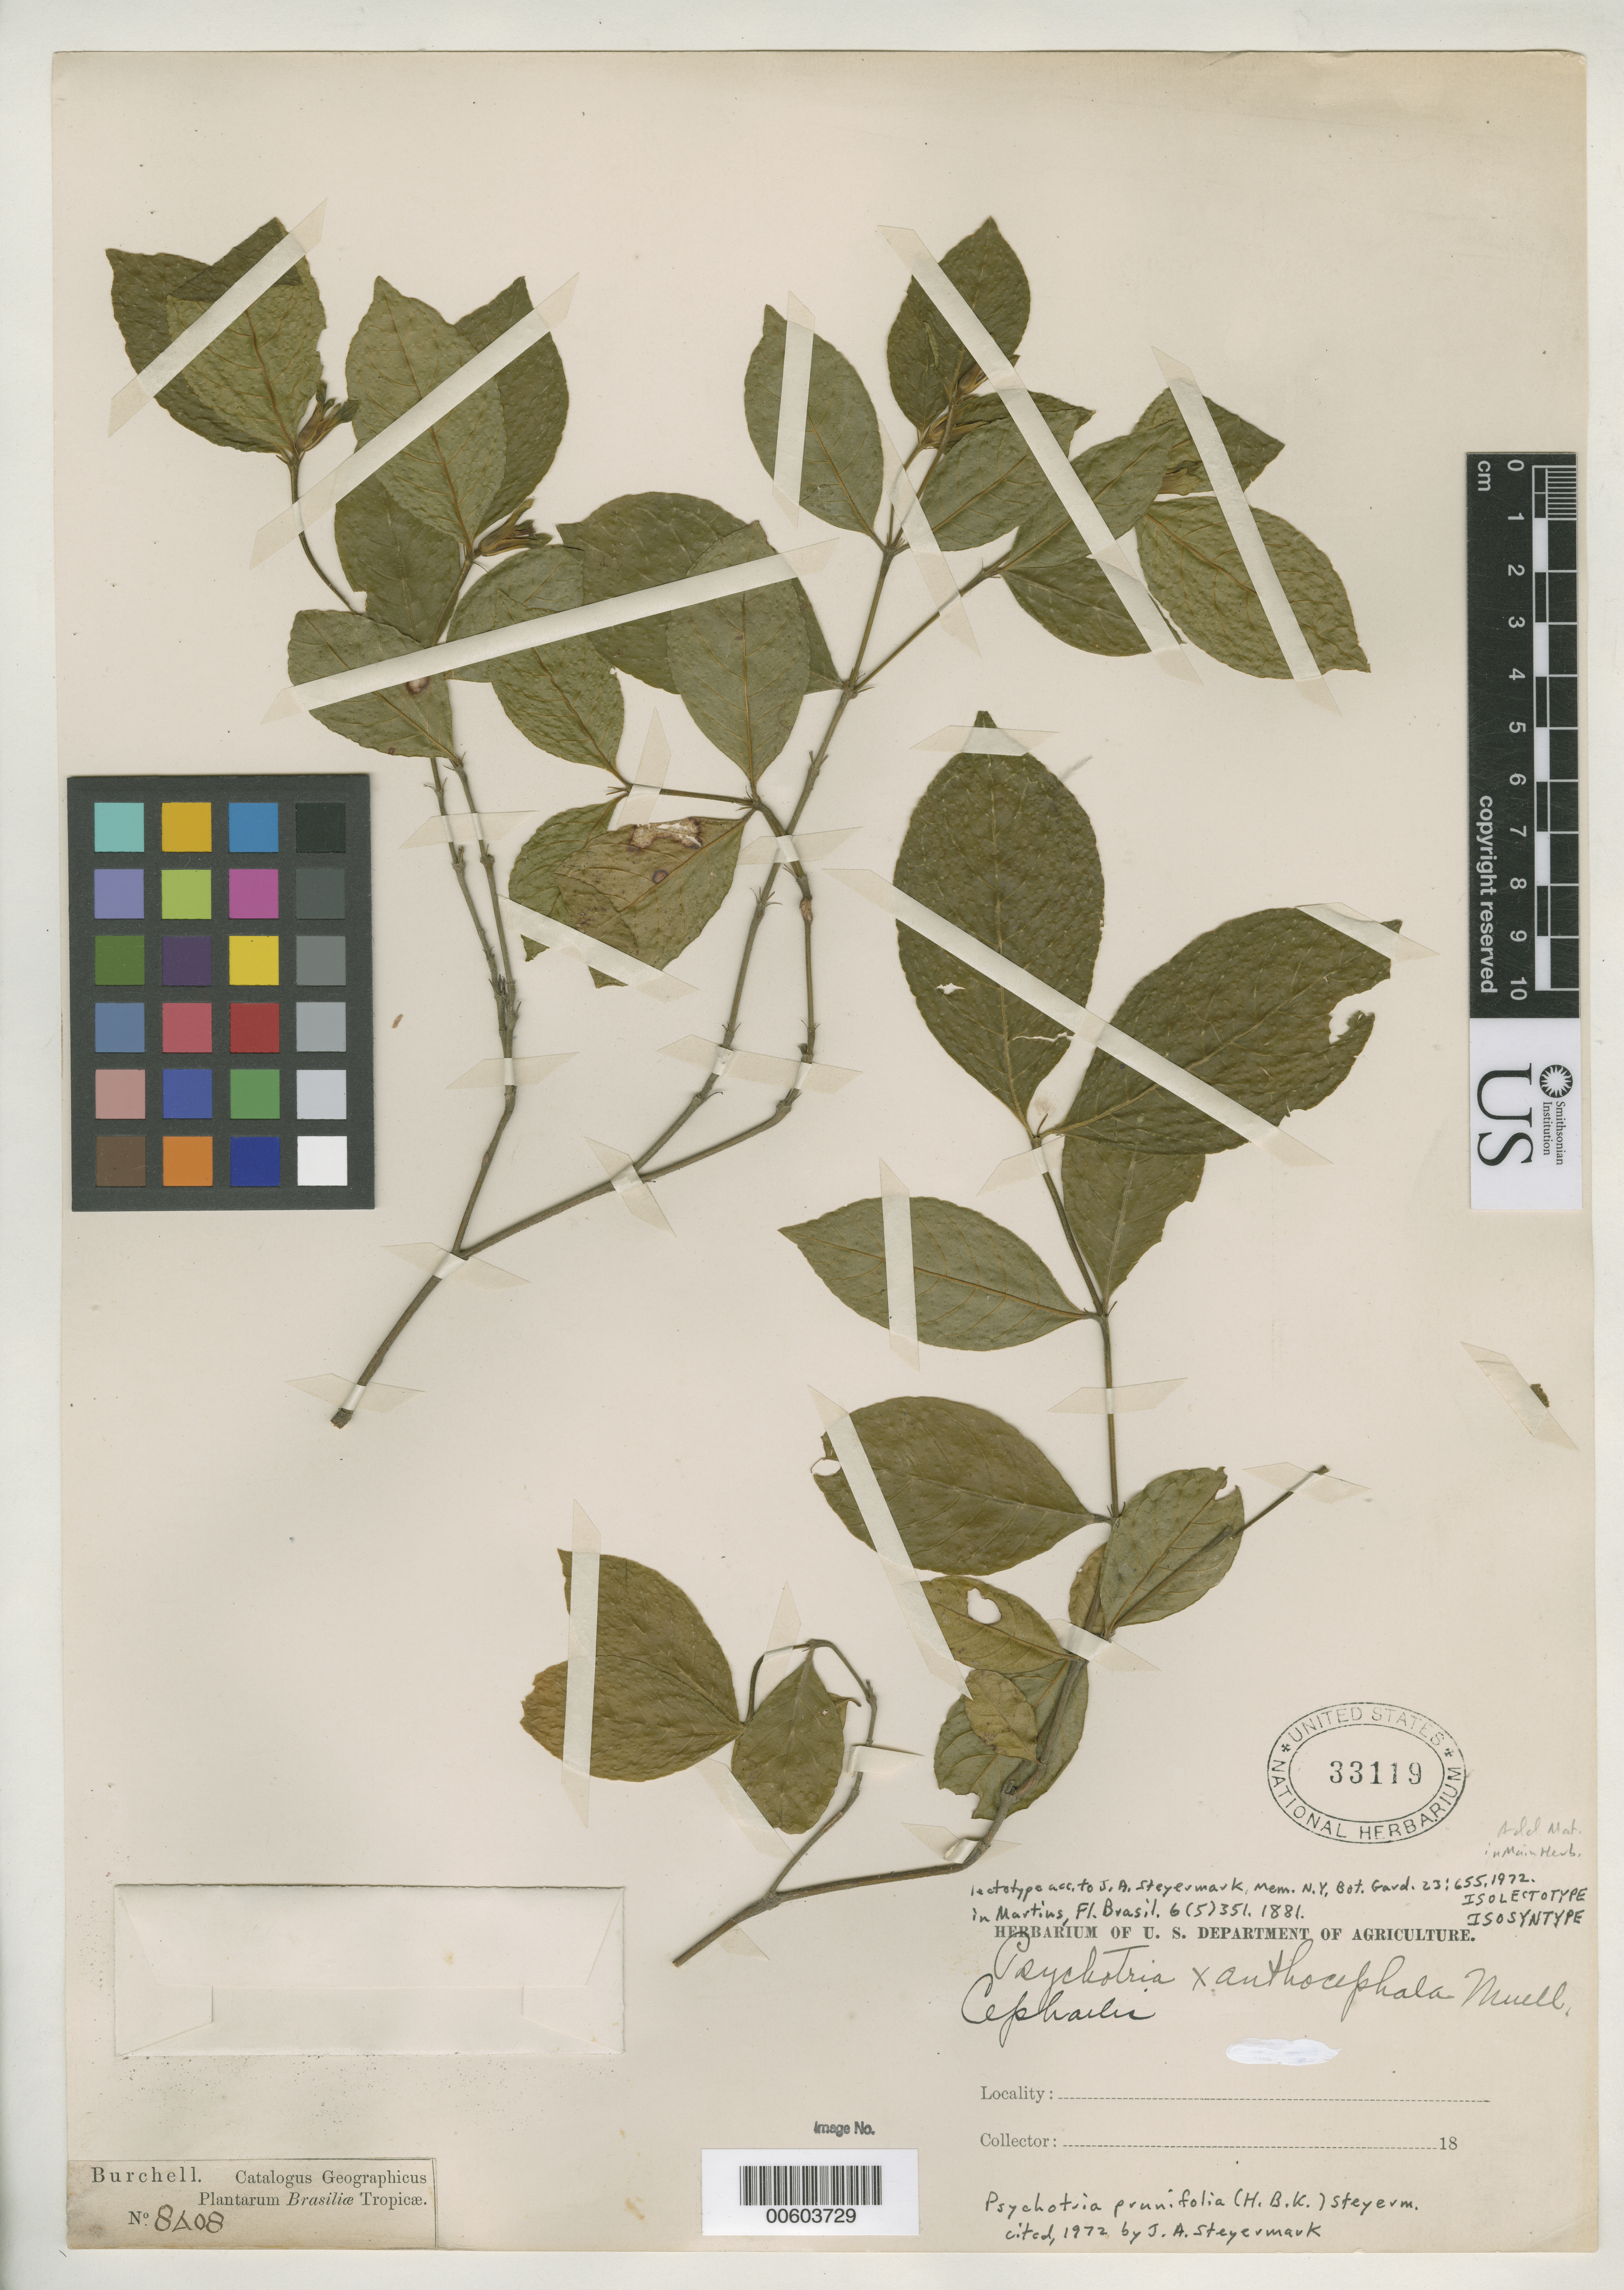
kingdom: Plantae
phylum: Tracheophyta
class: Magnoliopsida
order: Gentianales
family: Rubiaceae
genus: Psychotria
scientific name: Psychotria xanthocephala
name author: Müll. Arg. in Mart.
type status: Isolectotype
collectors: W. J. Burchell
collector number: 8408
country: Brazil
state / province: Minas Gerais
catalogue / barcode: US 33119